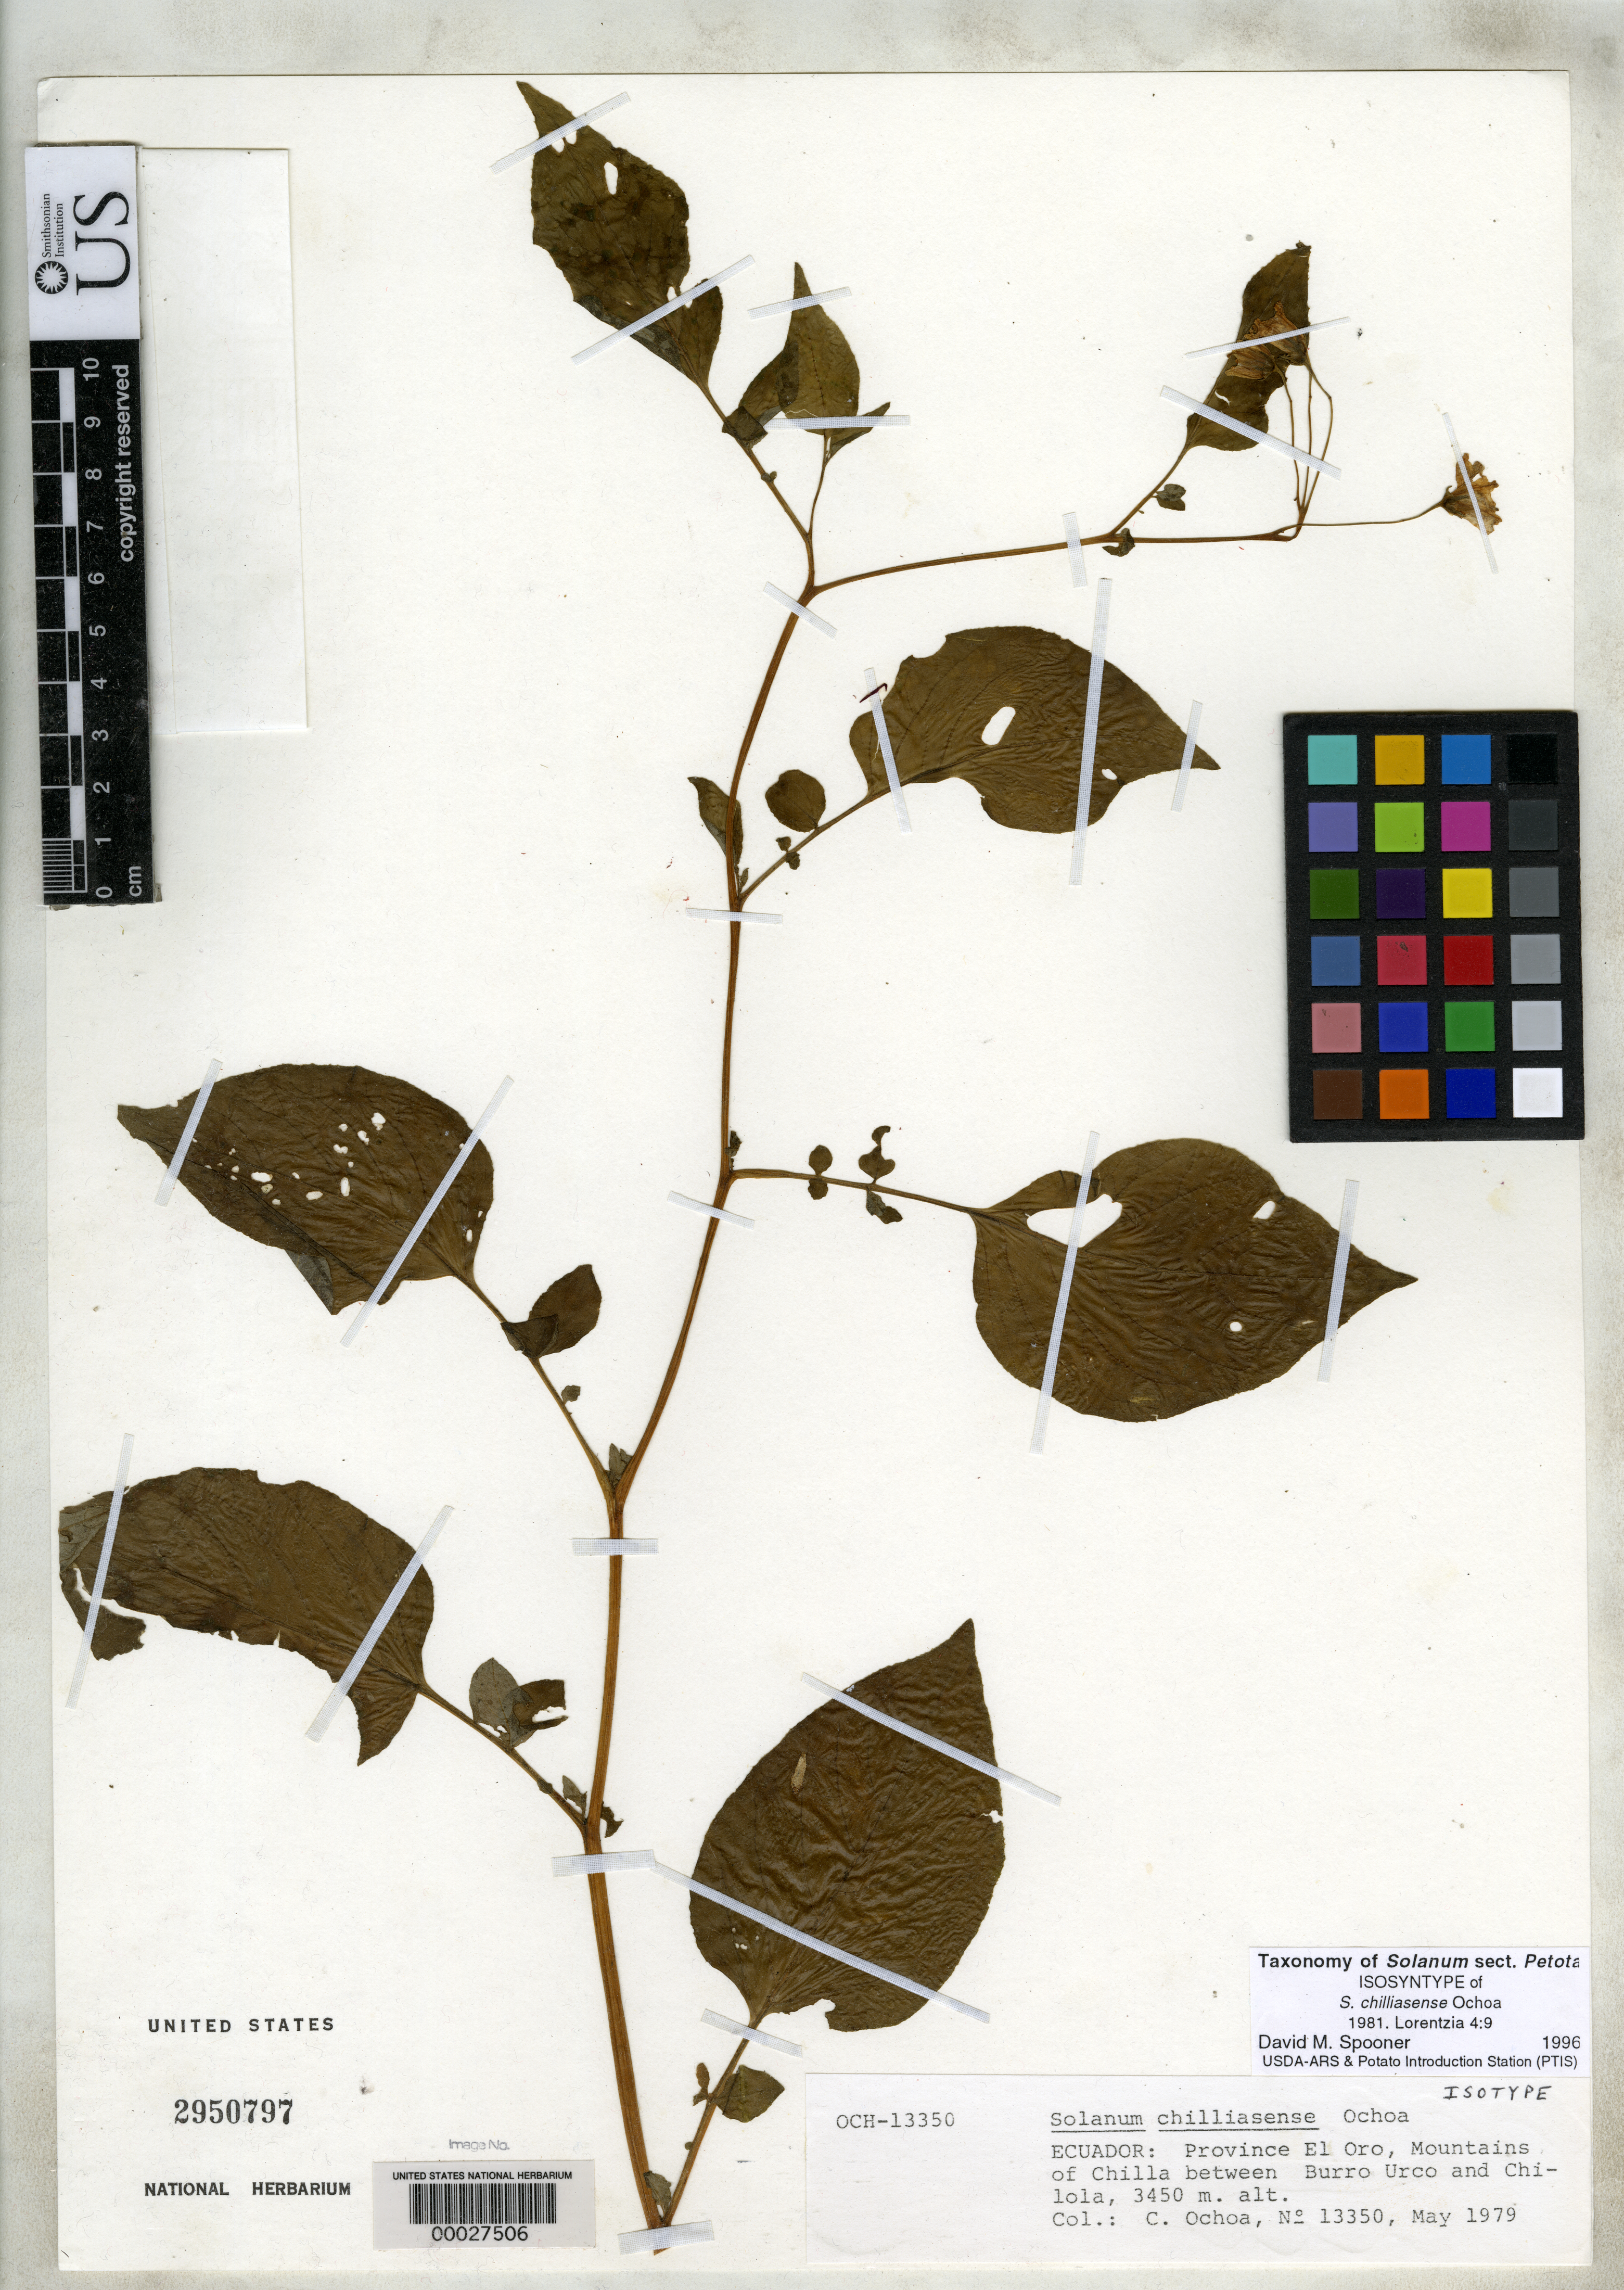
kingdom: Plantae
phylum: Tracheophyta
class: Magnoliopsida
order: Solanales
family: Solanaceae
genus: Solanum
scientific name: Solanum chilliasense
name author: Ochoa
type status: Isotype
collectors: C. M. Ochoa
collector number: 13350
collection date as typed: May 1979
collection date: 1979-05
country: Ecuador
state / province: El Oro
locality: Between Burro Urco and Chilola.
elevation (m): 3450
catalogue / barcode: US 2950797